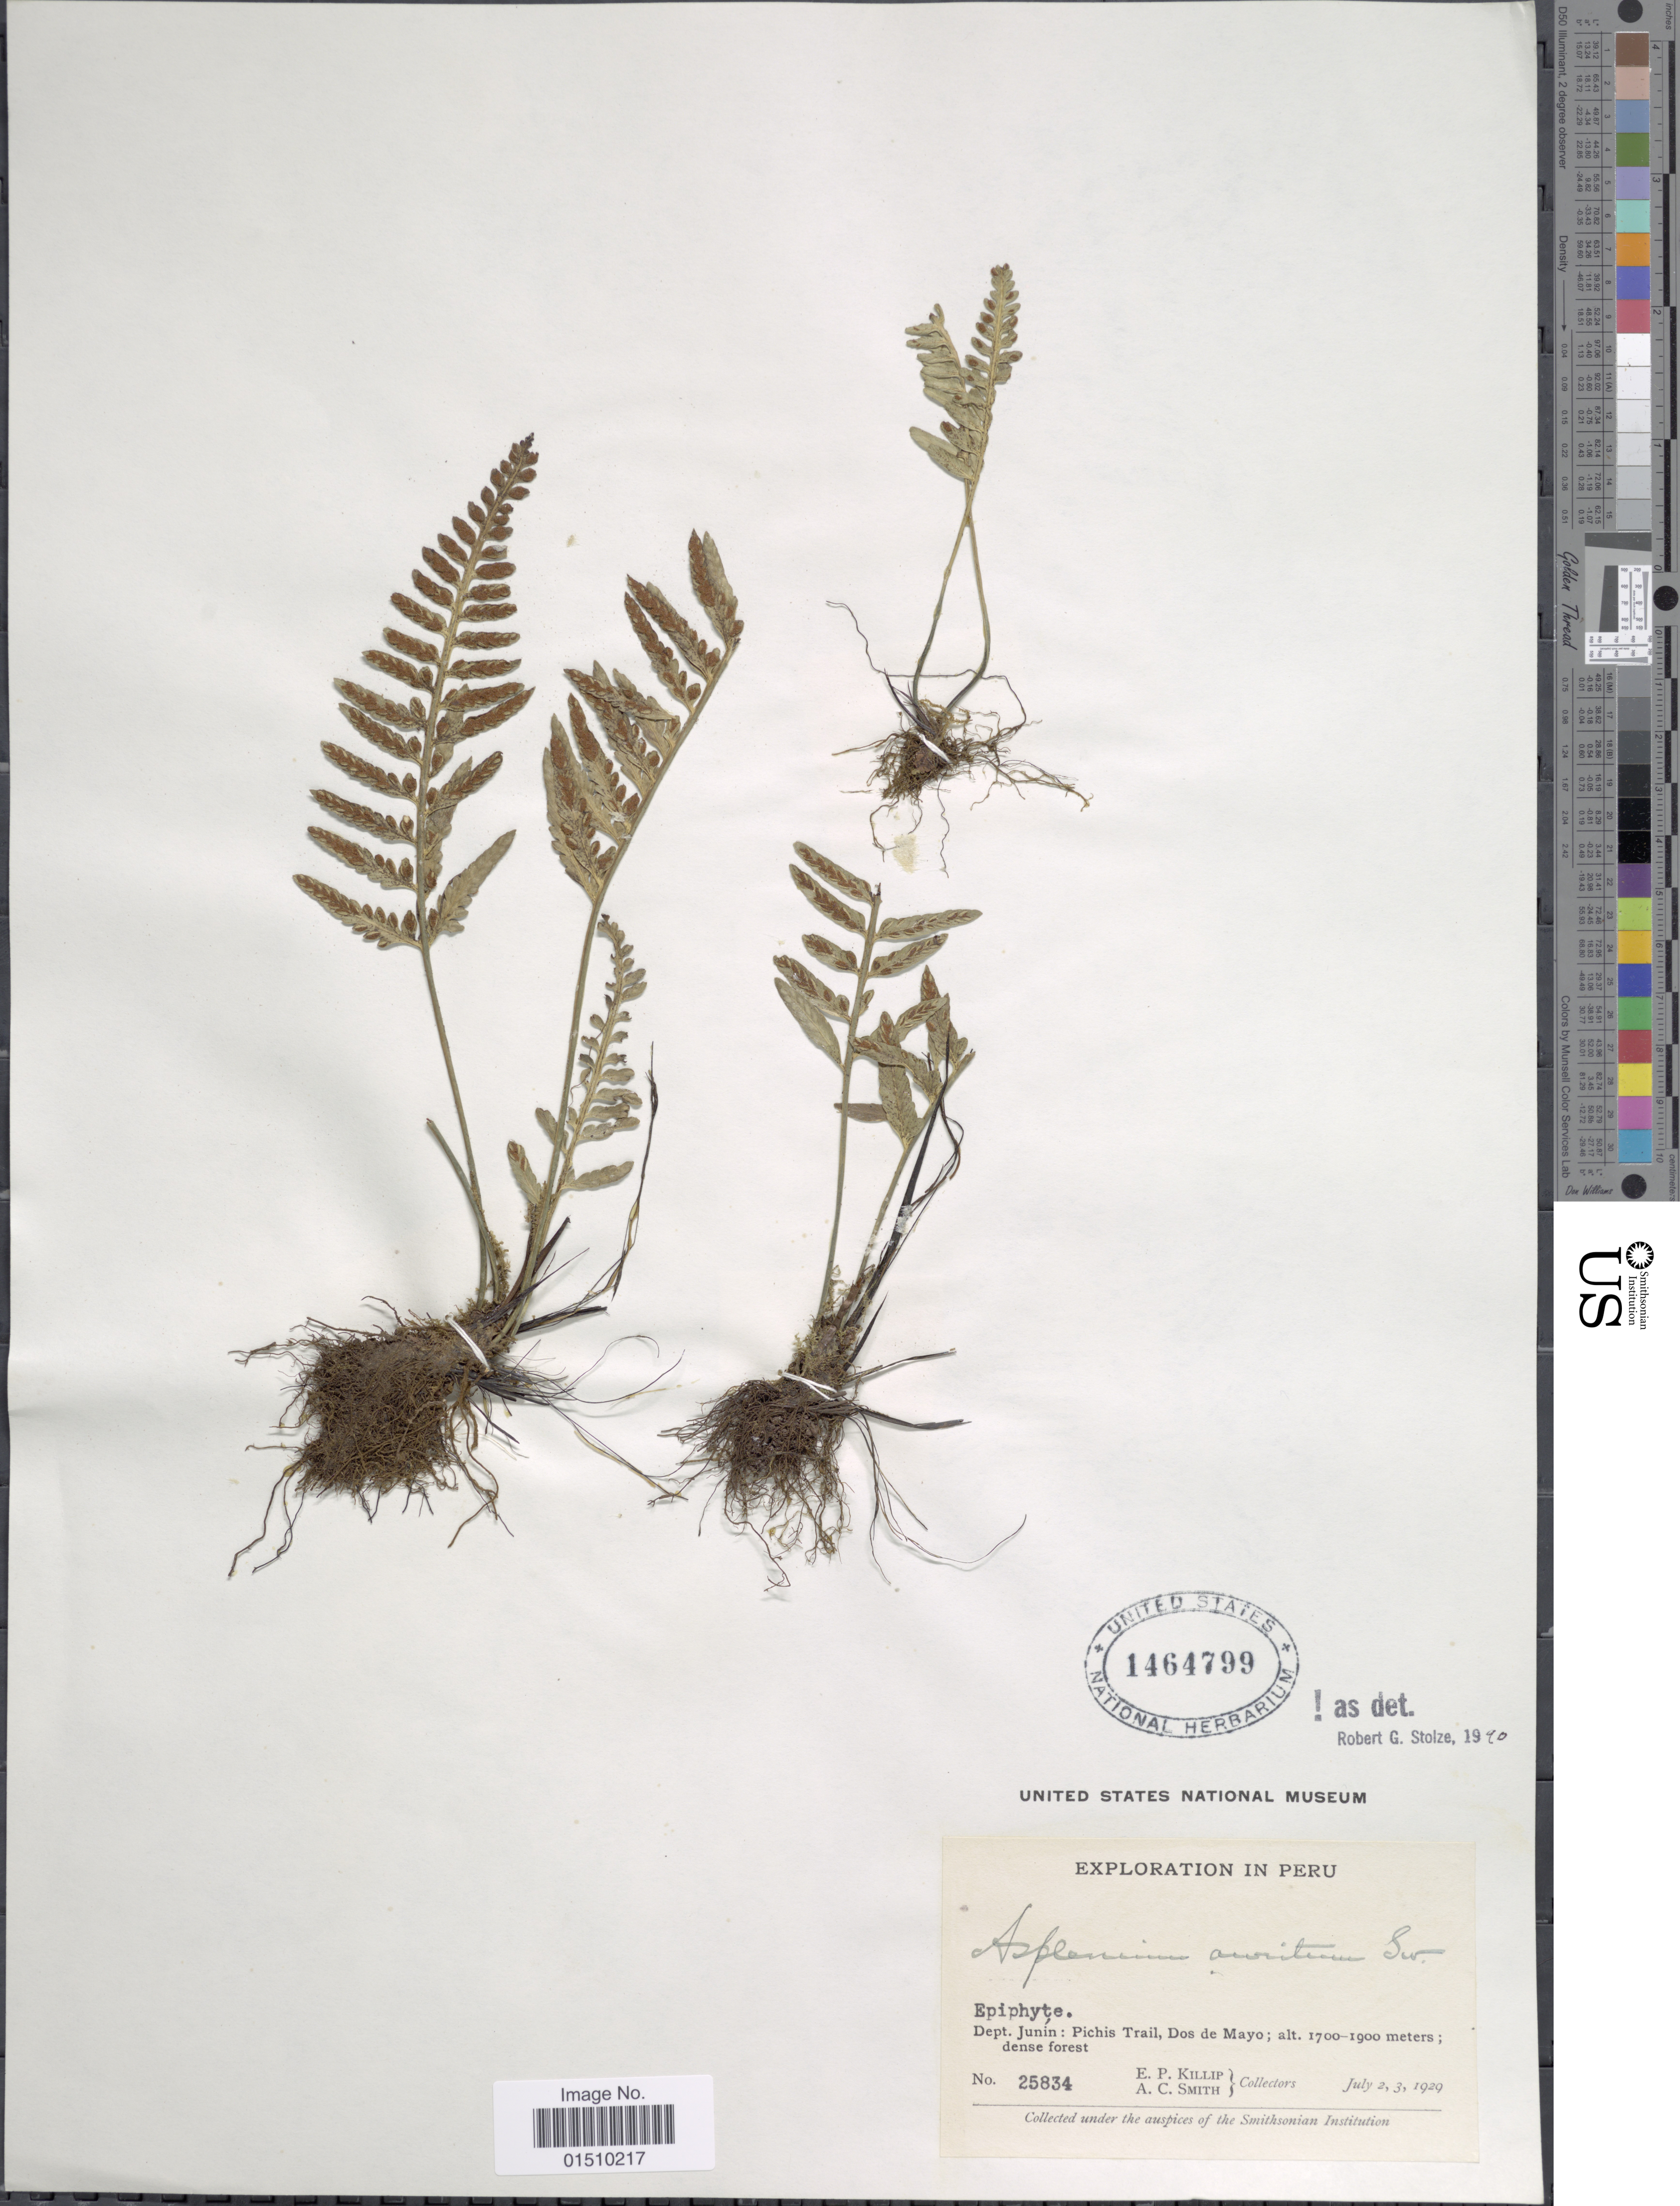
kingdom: Plantae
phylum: Tracheophyta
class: Polypodiopsida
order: Polypodiales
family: Aspleniaceae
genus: Asplenium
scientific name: Asplenium auritum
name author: Sw.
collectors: E. P. Killip & A. C. Smith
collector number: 25834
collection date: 1929-07-02/1929-07-03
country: Peru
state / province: Junín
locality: Peru, Dept. Junin: Piches Trail, Dos de Mayo.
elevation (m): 1700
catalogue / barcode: US 1464799